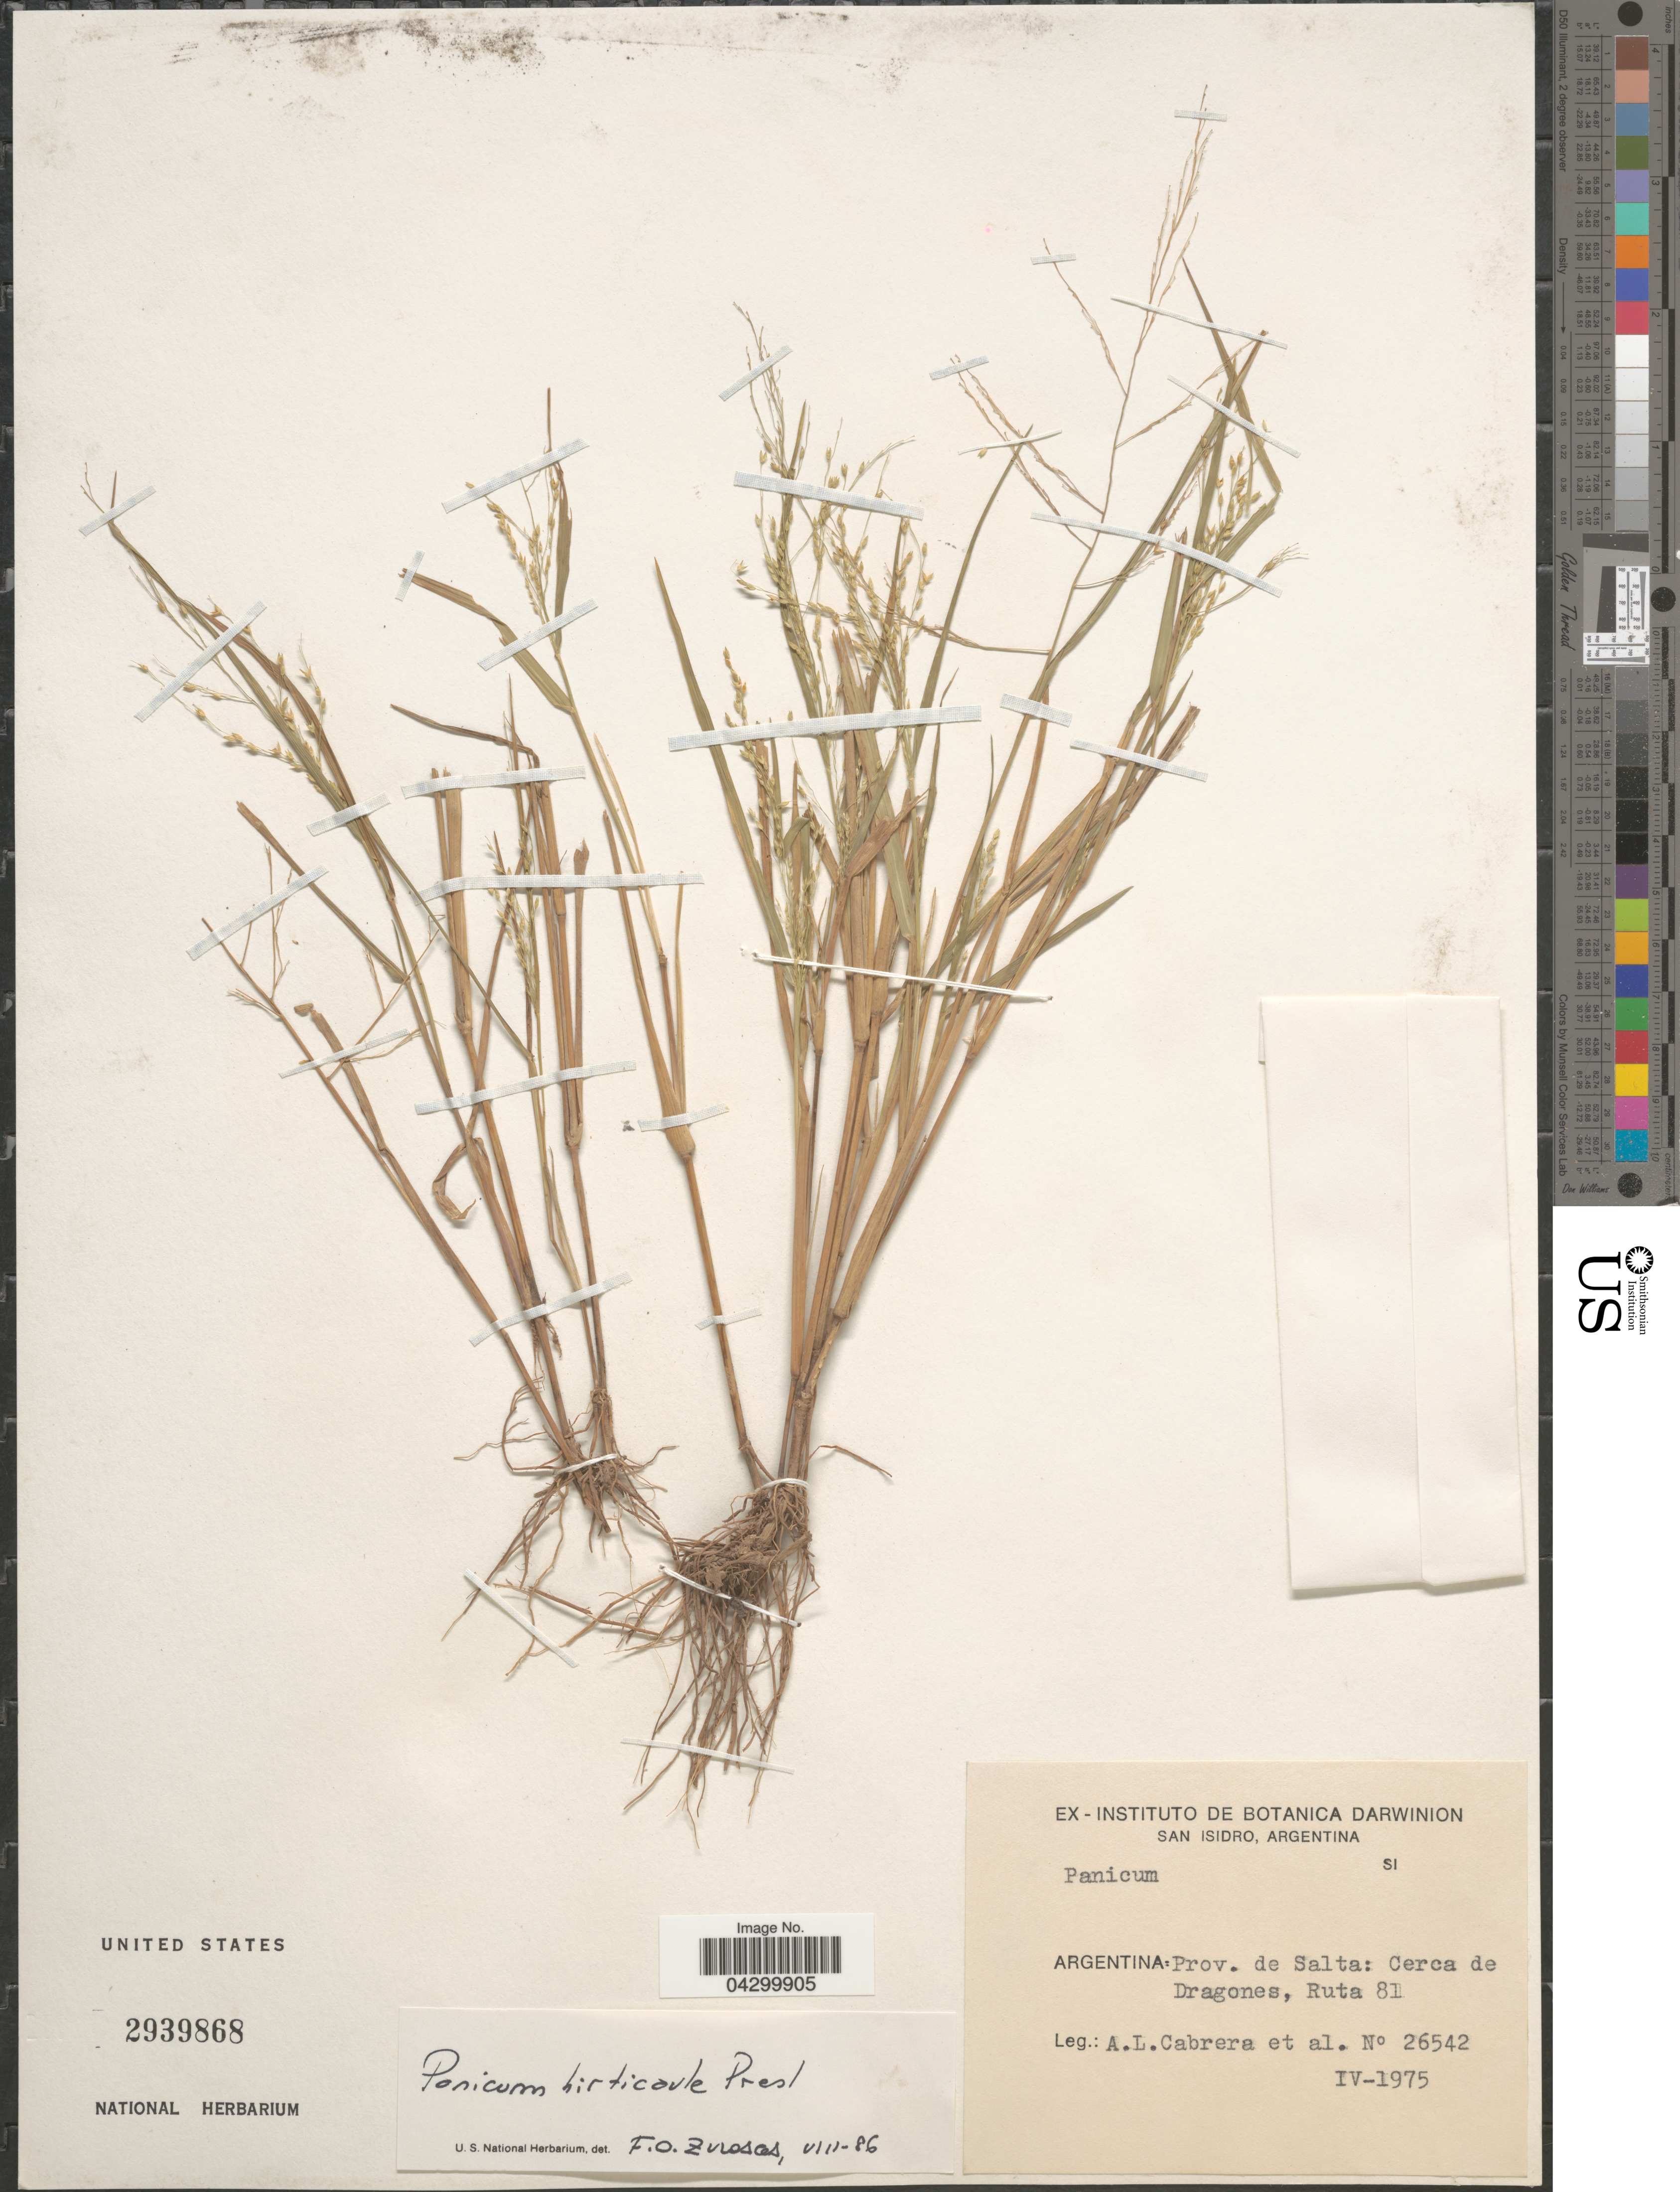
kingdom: Plantae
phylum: Tracheophyta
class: Liliopsida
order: Poales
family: Poaceae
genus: Panicum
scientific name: Panicum hirticaule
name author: J. Presl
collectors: A. L. Cabrera & et al.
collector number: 26542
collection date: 1975-04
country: Argentina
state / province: Salta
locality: San Isidro. Prov. de Salta: Cerca de Dragones, Ruta 81.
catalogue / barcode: US 2939868